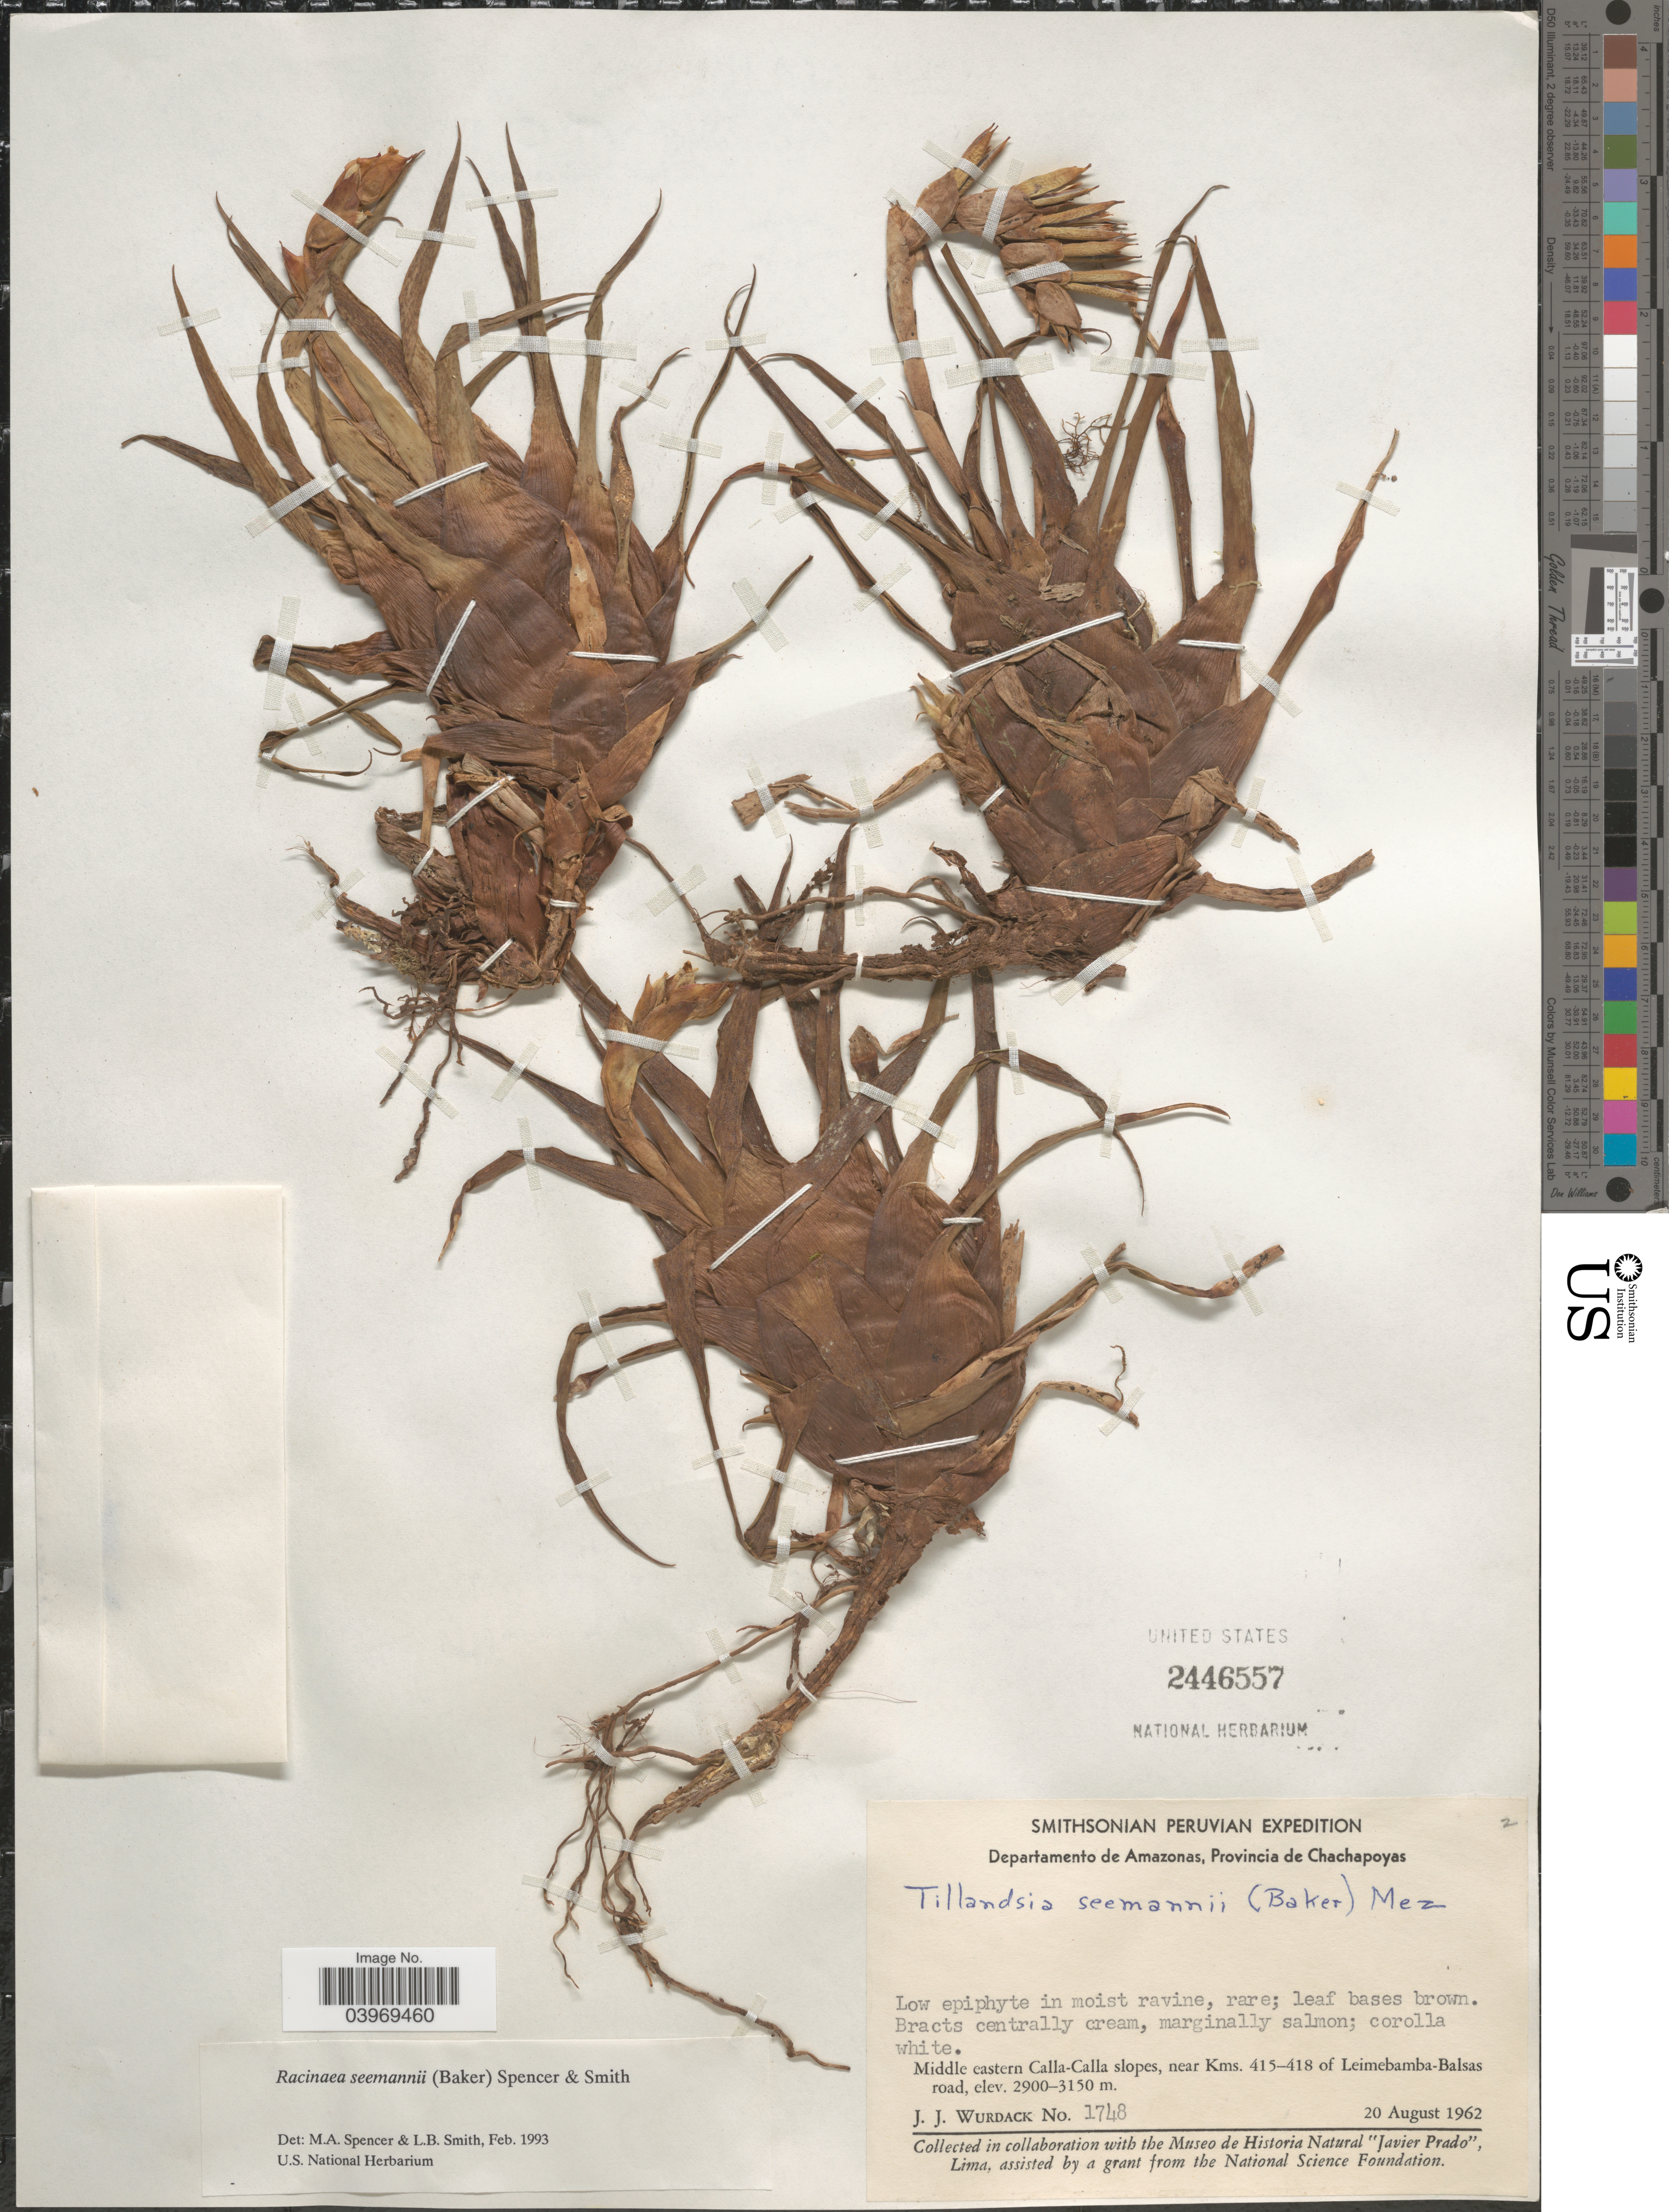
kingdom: Plantae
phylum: Tracheophyta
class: Liliopsida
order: Poales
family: Bromeliaceae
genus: Racinaea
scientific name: Racinaea seemannii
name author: (Baker) M.A. Spencer & L.B. Sm.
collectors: J. J. Wurdack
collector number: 1748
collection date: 1962-08-20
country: Peru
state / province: Amazonas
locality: Departamento de Amazonas, Provincia de Chachapoyas. Middle eastern Calla-Calla slopes, near Kms. 415-418 of Leimebamba-Balsas road.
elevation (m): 2900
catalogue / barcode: US 2446557